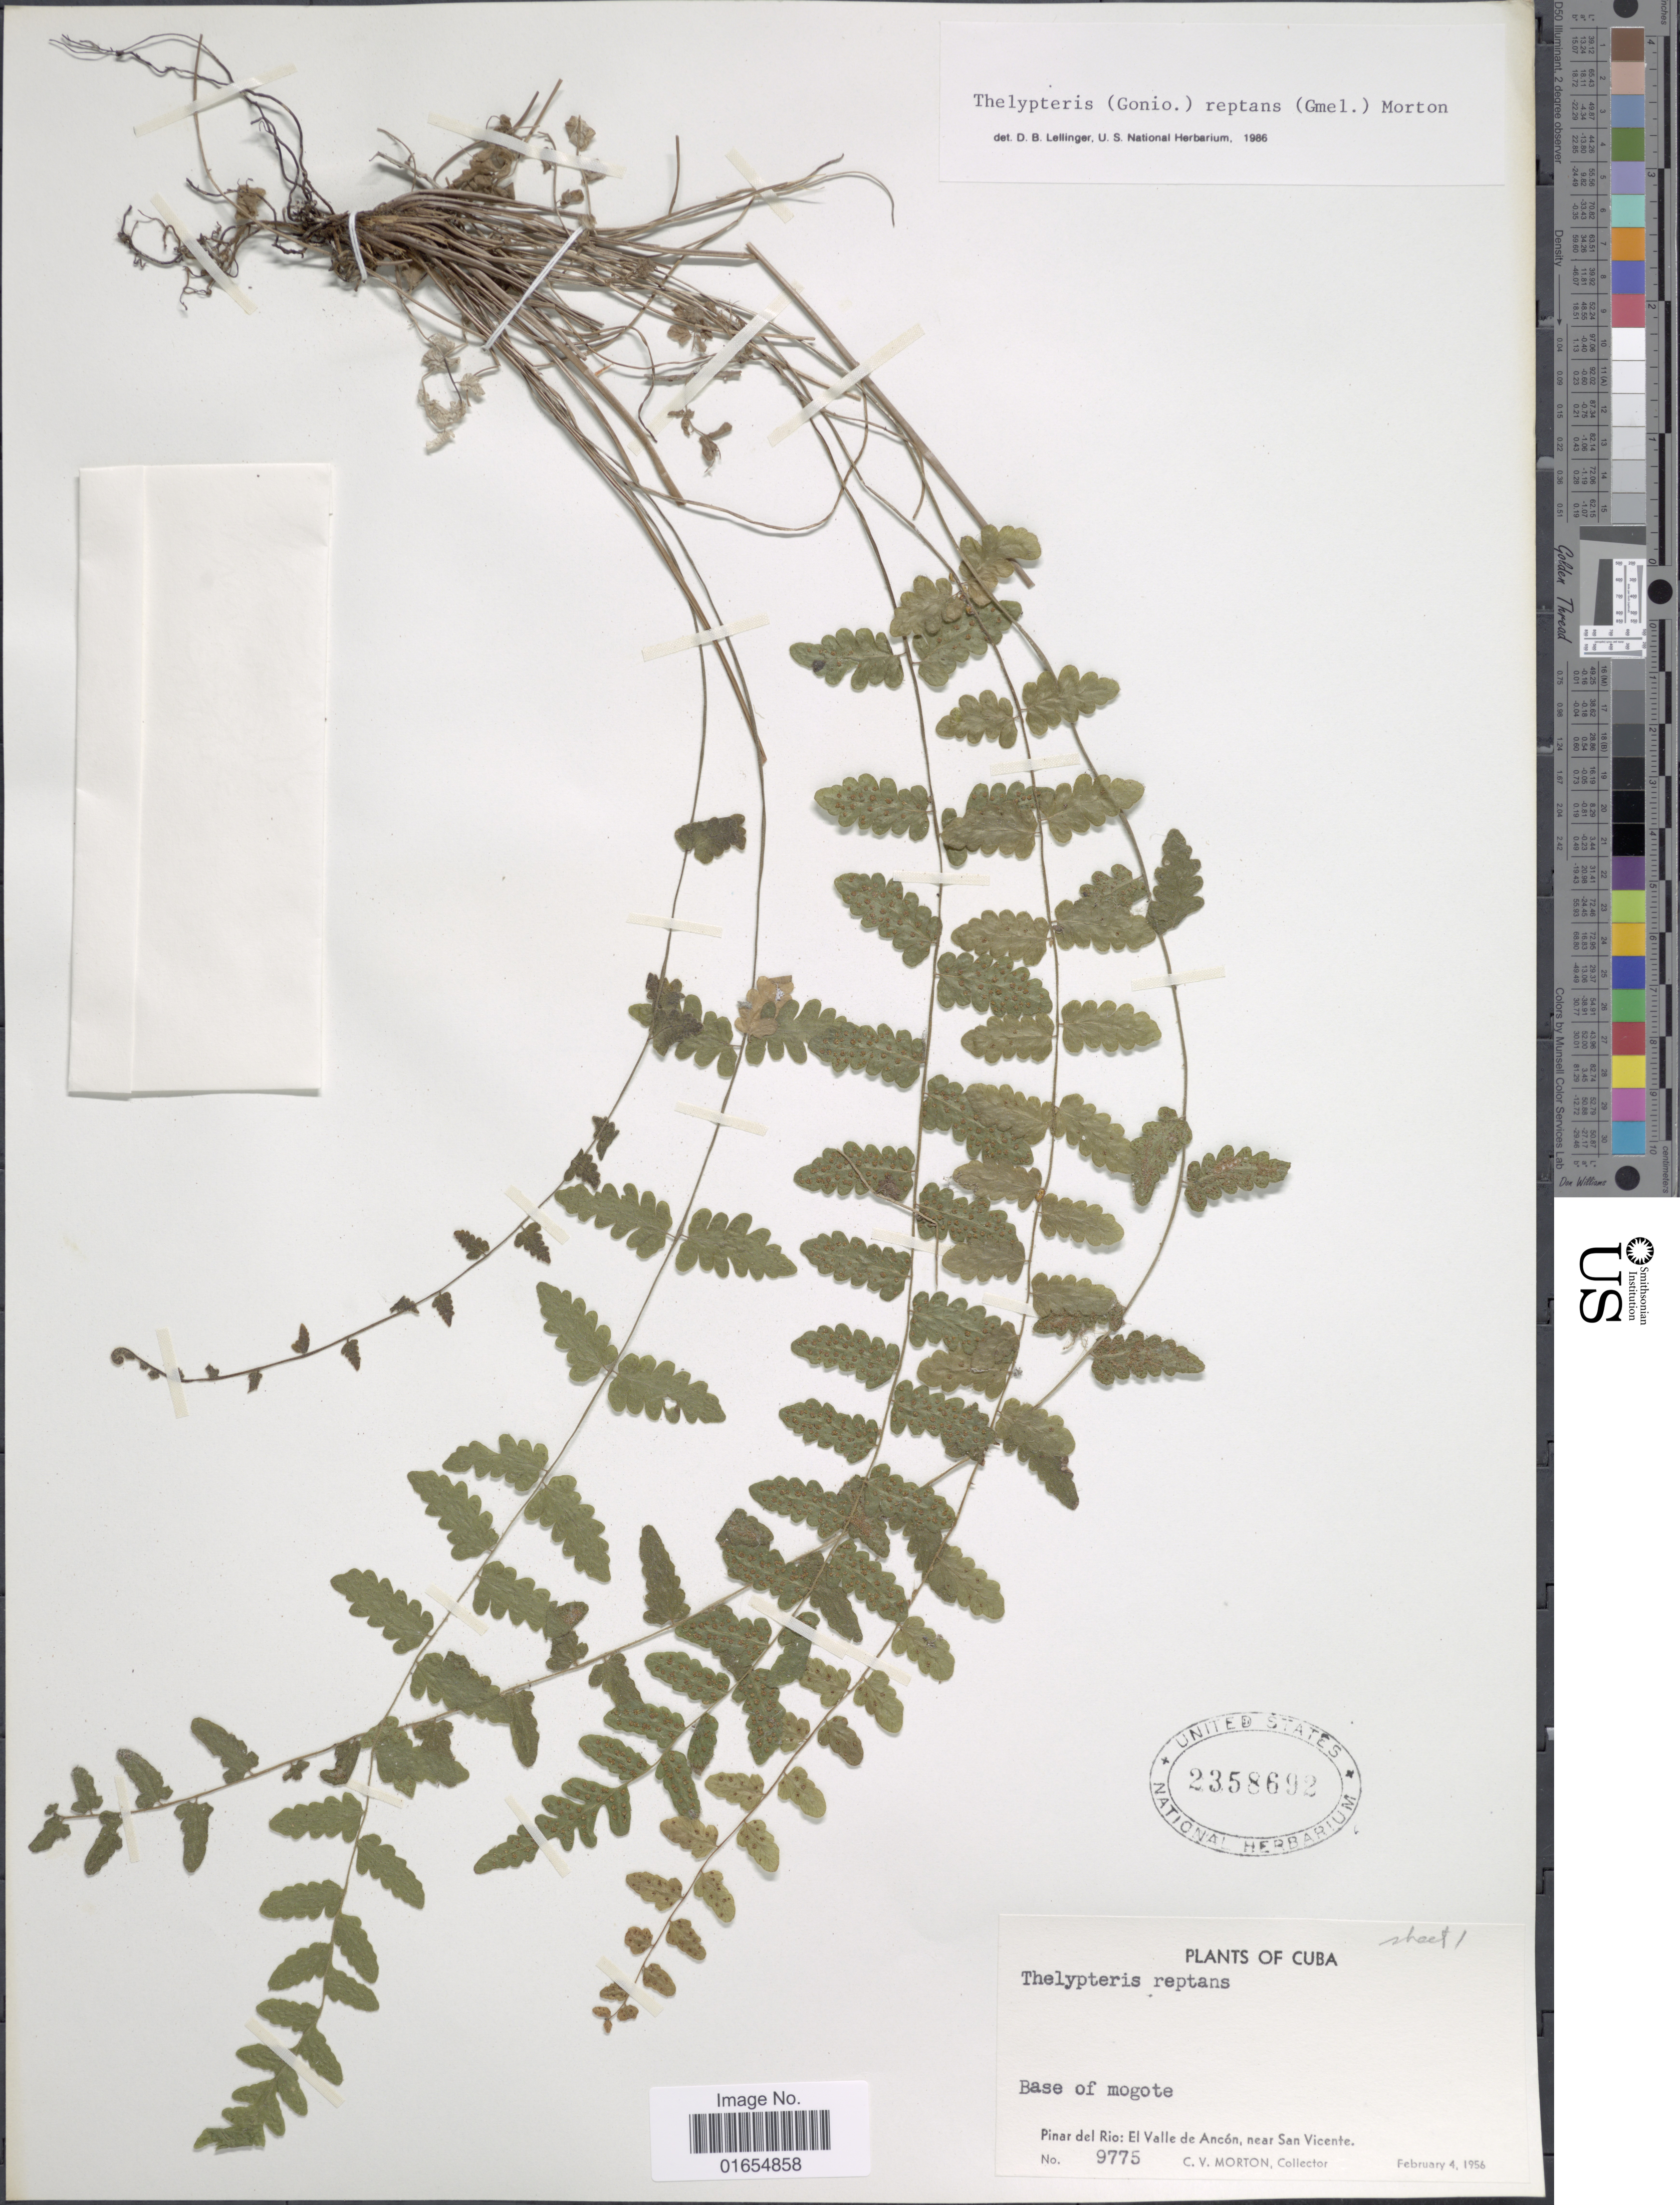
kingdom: Plantae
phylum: Tracheophyta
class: Polypodiopsida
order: Polypodiales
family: Thelypteridaceae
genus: Goniopteris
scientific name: Goniopteris reptans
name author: (J.F. Gmel.) C. Presl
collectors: C. V. Morton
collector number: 9775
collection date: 1956-02-04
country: Cuba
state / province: Pinar del Río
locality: Base of mogote, El Valle de Ancon, near San Vicente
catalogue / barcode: US 2358692